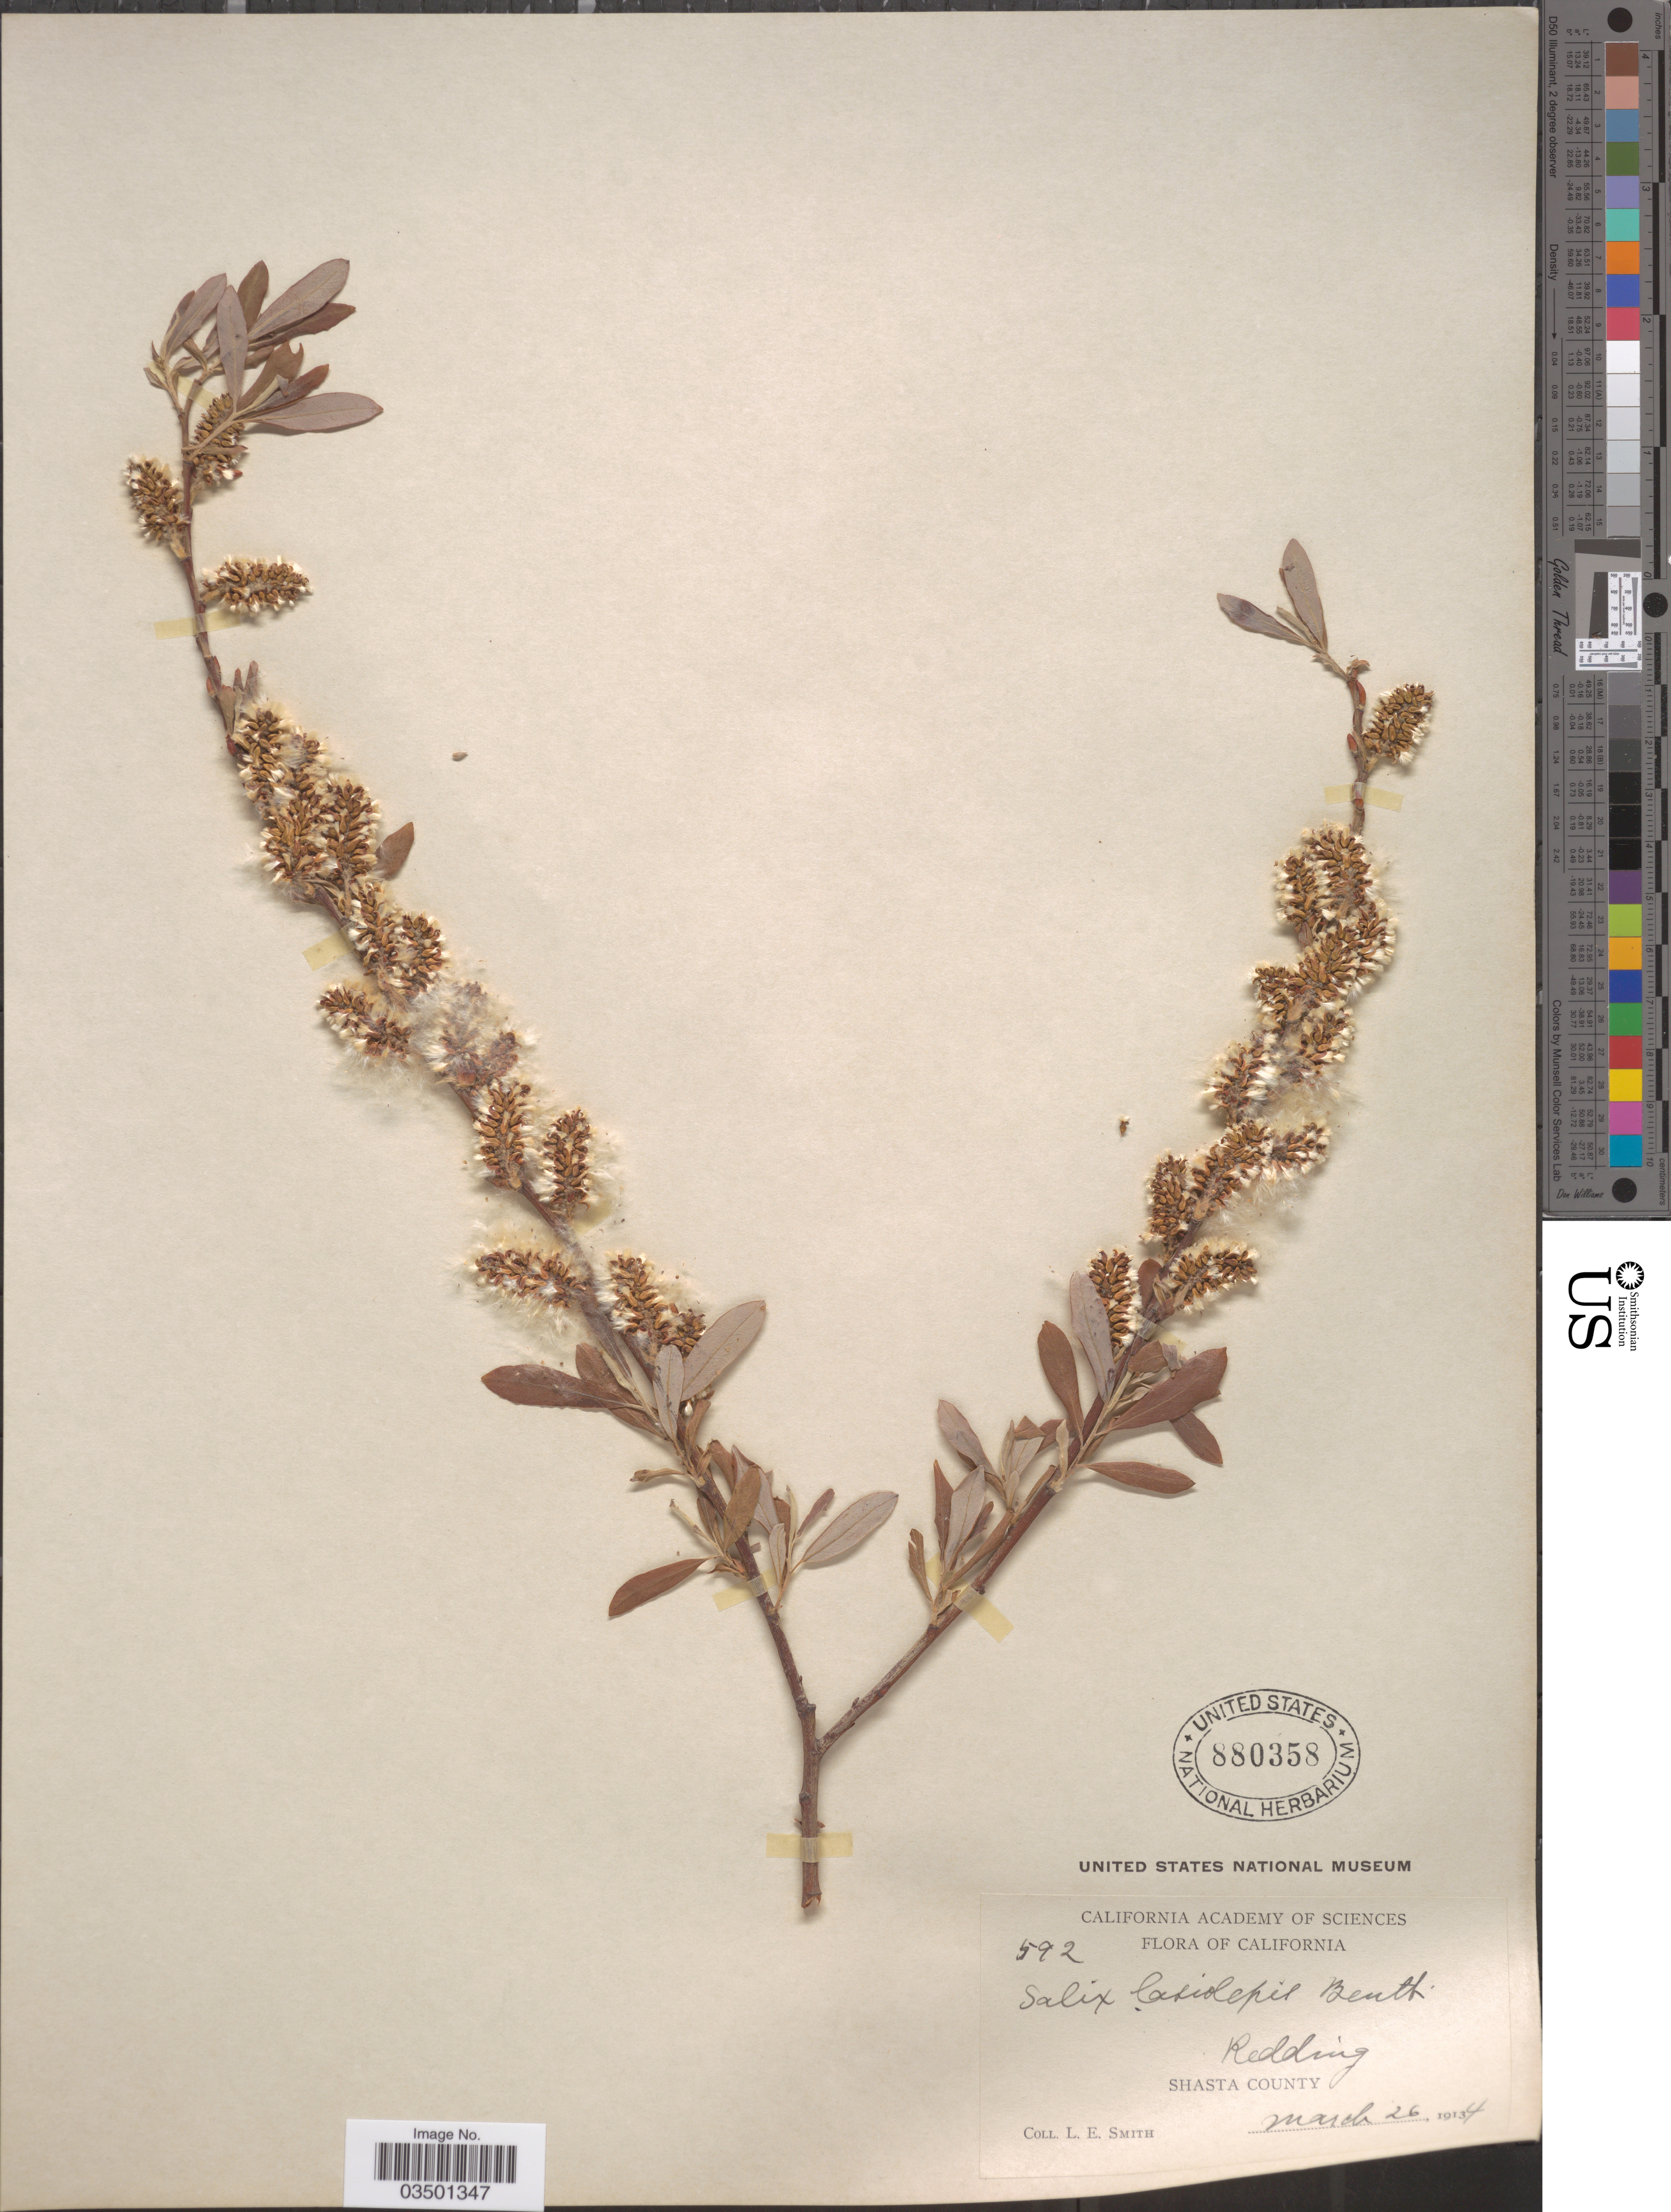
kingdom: Plantae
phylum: Tracheophyta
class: Magnoliopsida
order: Malpighiales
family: Salicaceae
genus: Salix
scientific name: Salix lasiolepis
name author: Benth.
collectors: L. E. Smith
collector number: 592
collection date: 1914-03-26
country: United States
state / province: California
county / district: Shasta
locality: Redding. Shasta County.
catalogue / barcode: US 880358